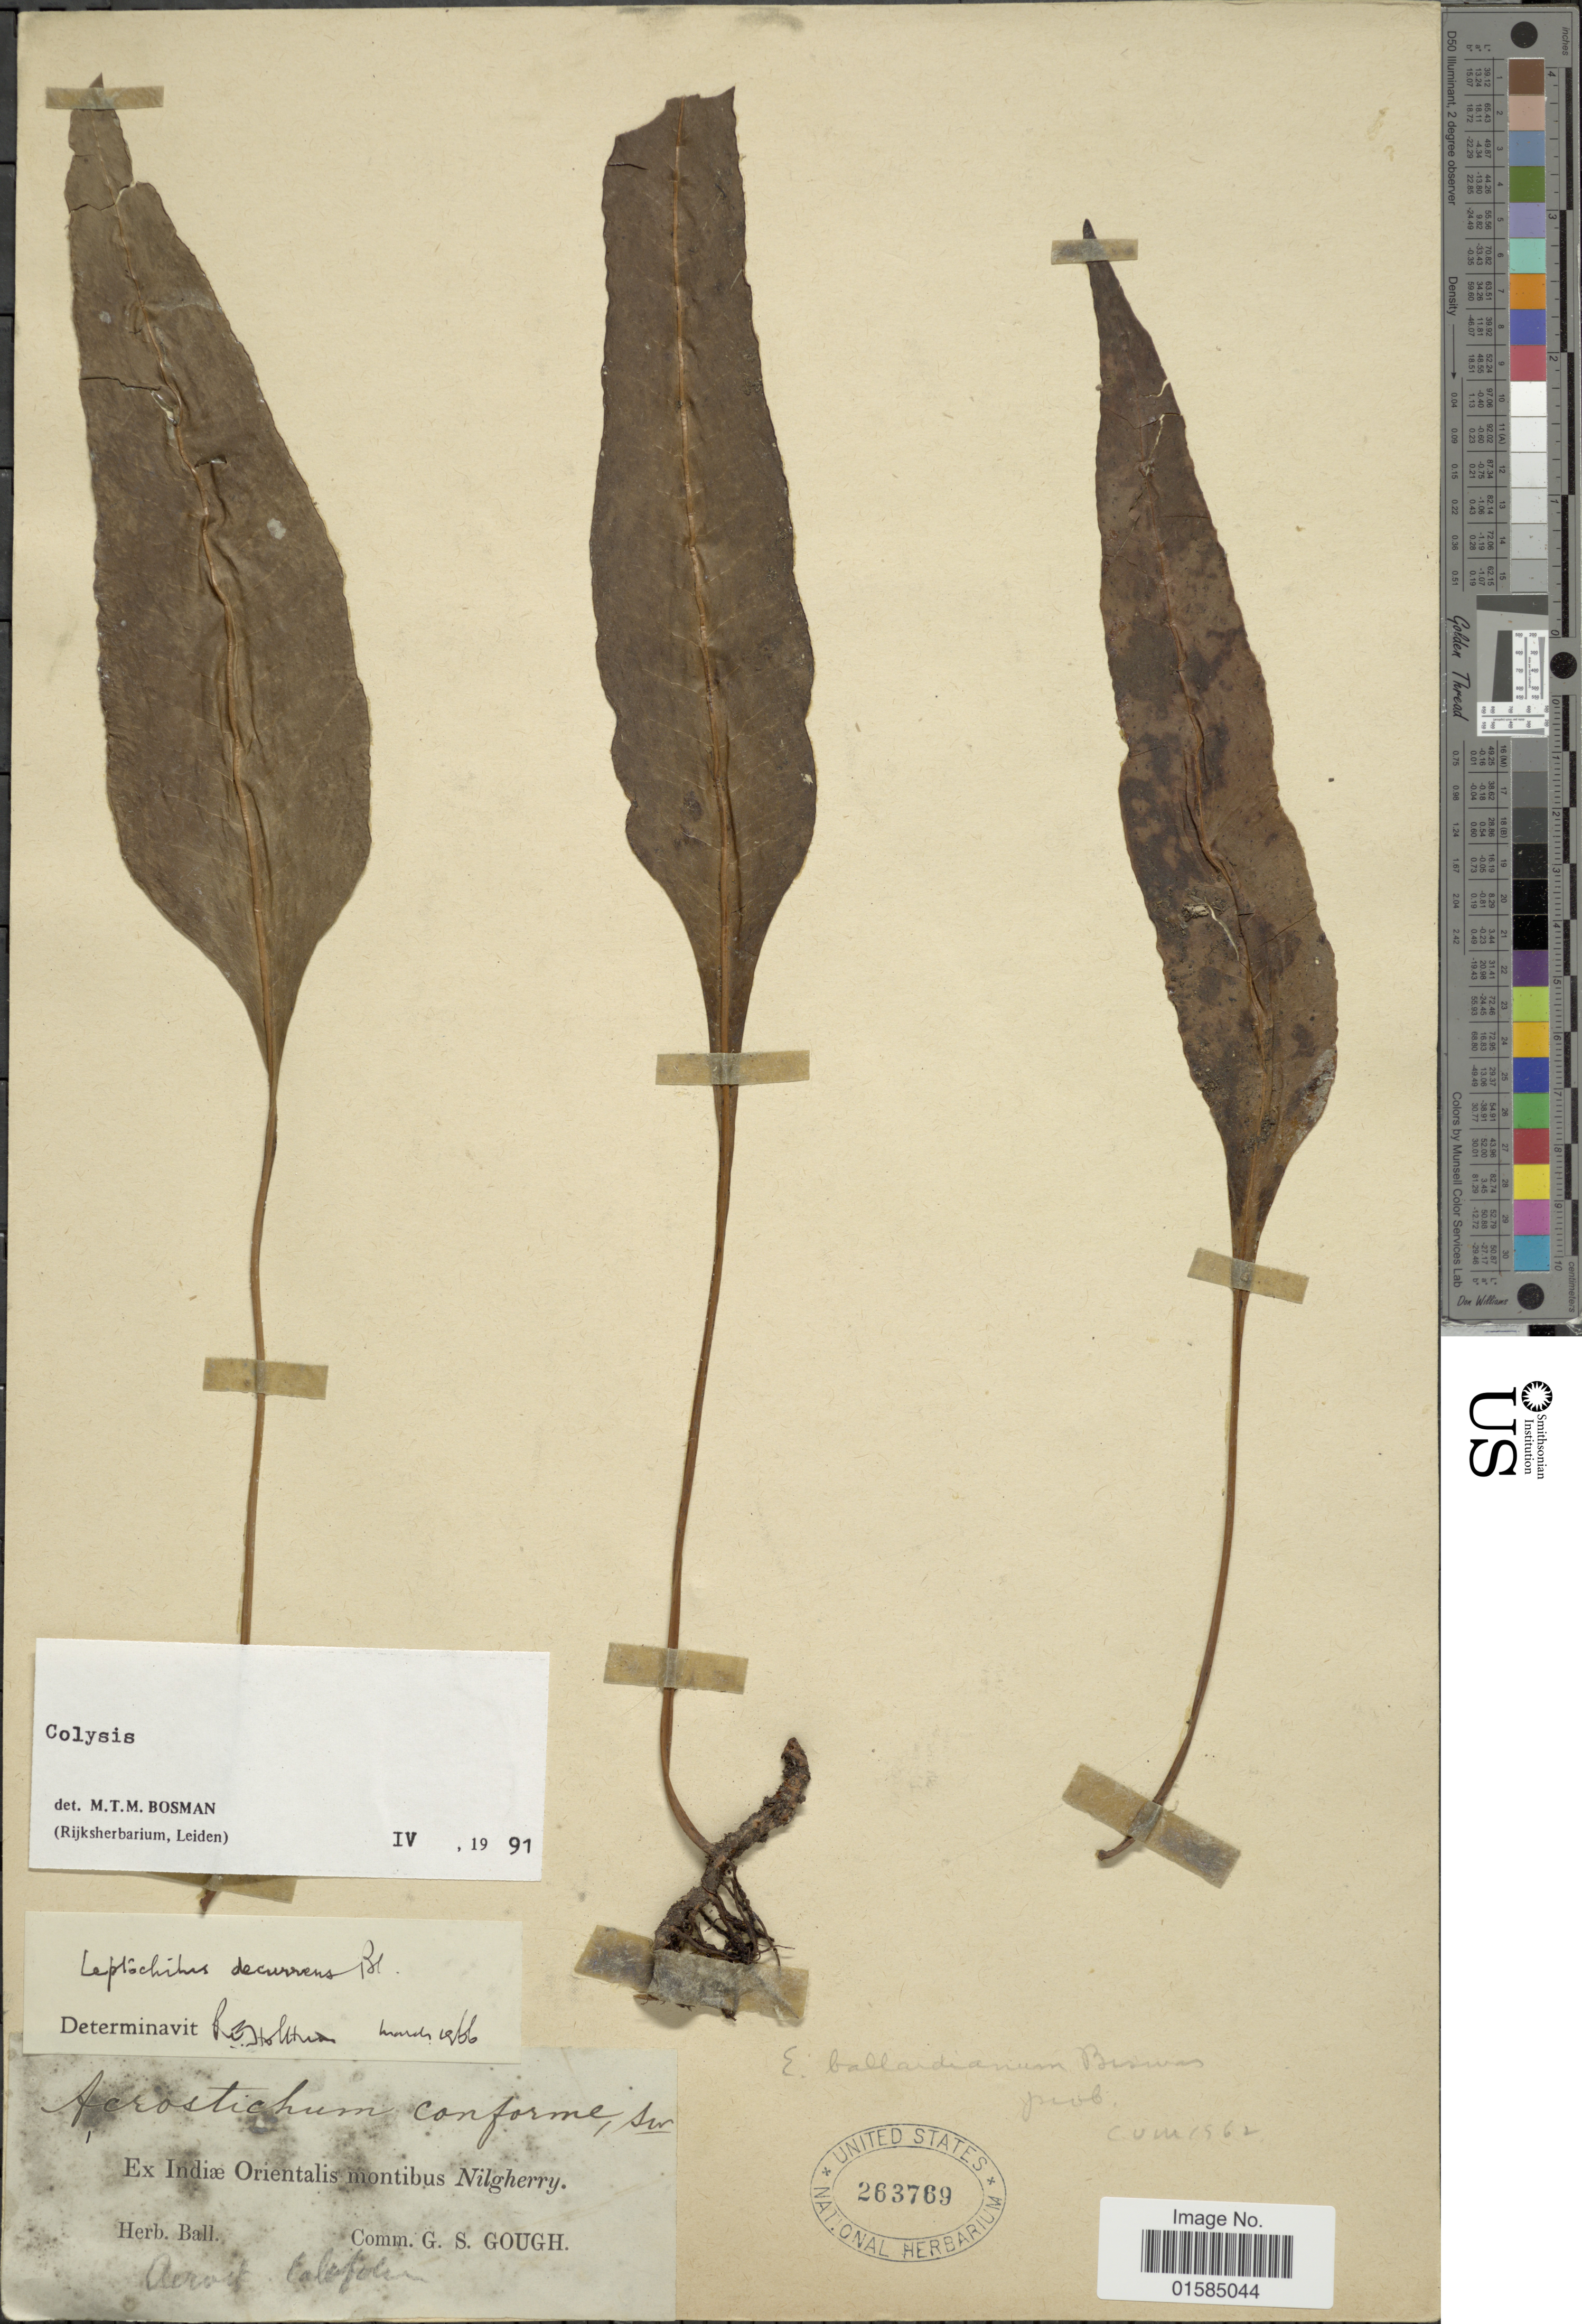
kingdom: Plantae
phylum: Tracheophyta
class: Polypodiopsida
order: Polypodiales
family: Polypodiaceae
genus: Leptochilus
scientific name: Leptochilus decurrens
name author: Blume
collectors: ex herb. John Ball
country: India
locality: Indiae Orientalis montibus Nilgherry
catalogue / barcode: US 263769